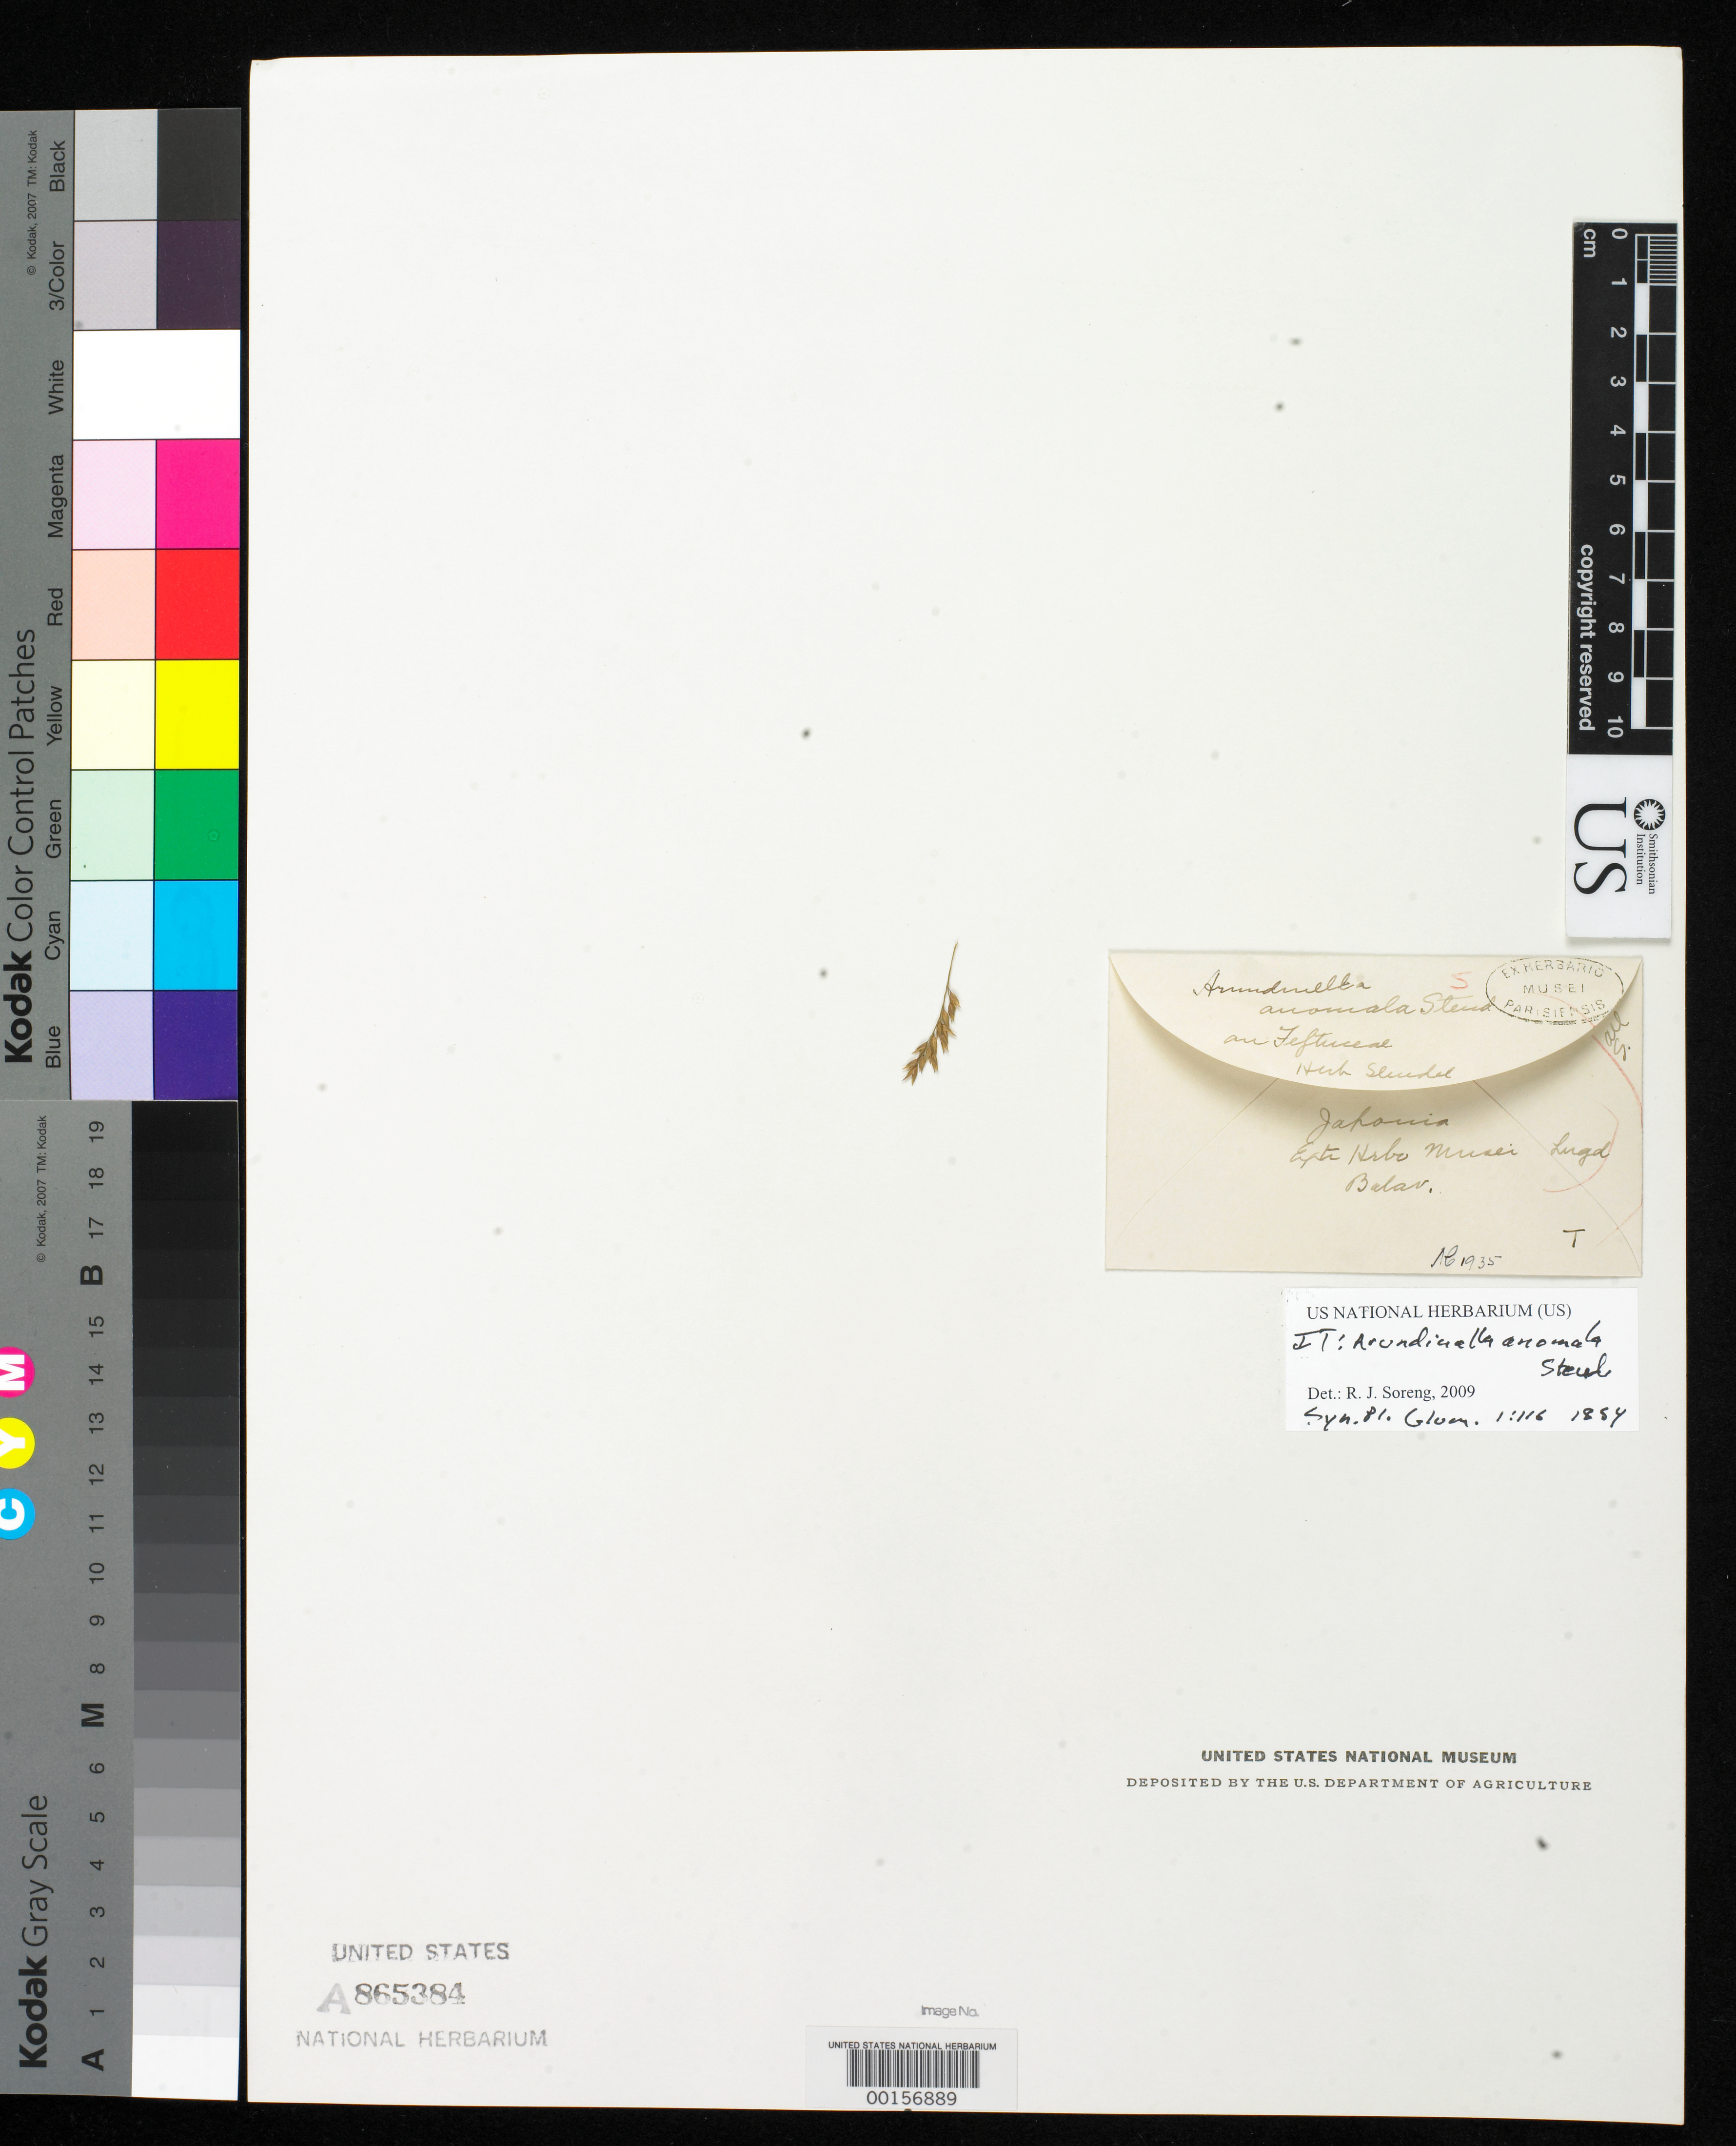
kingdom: Plantae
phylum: Tracheophyta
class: Liliopsida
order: Poales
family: Poaceae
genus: Arundinella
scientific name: Arundinella anomala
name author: Steud.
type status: Type Fragment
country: Japan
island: Honshu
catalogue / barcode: US 865384A